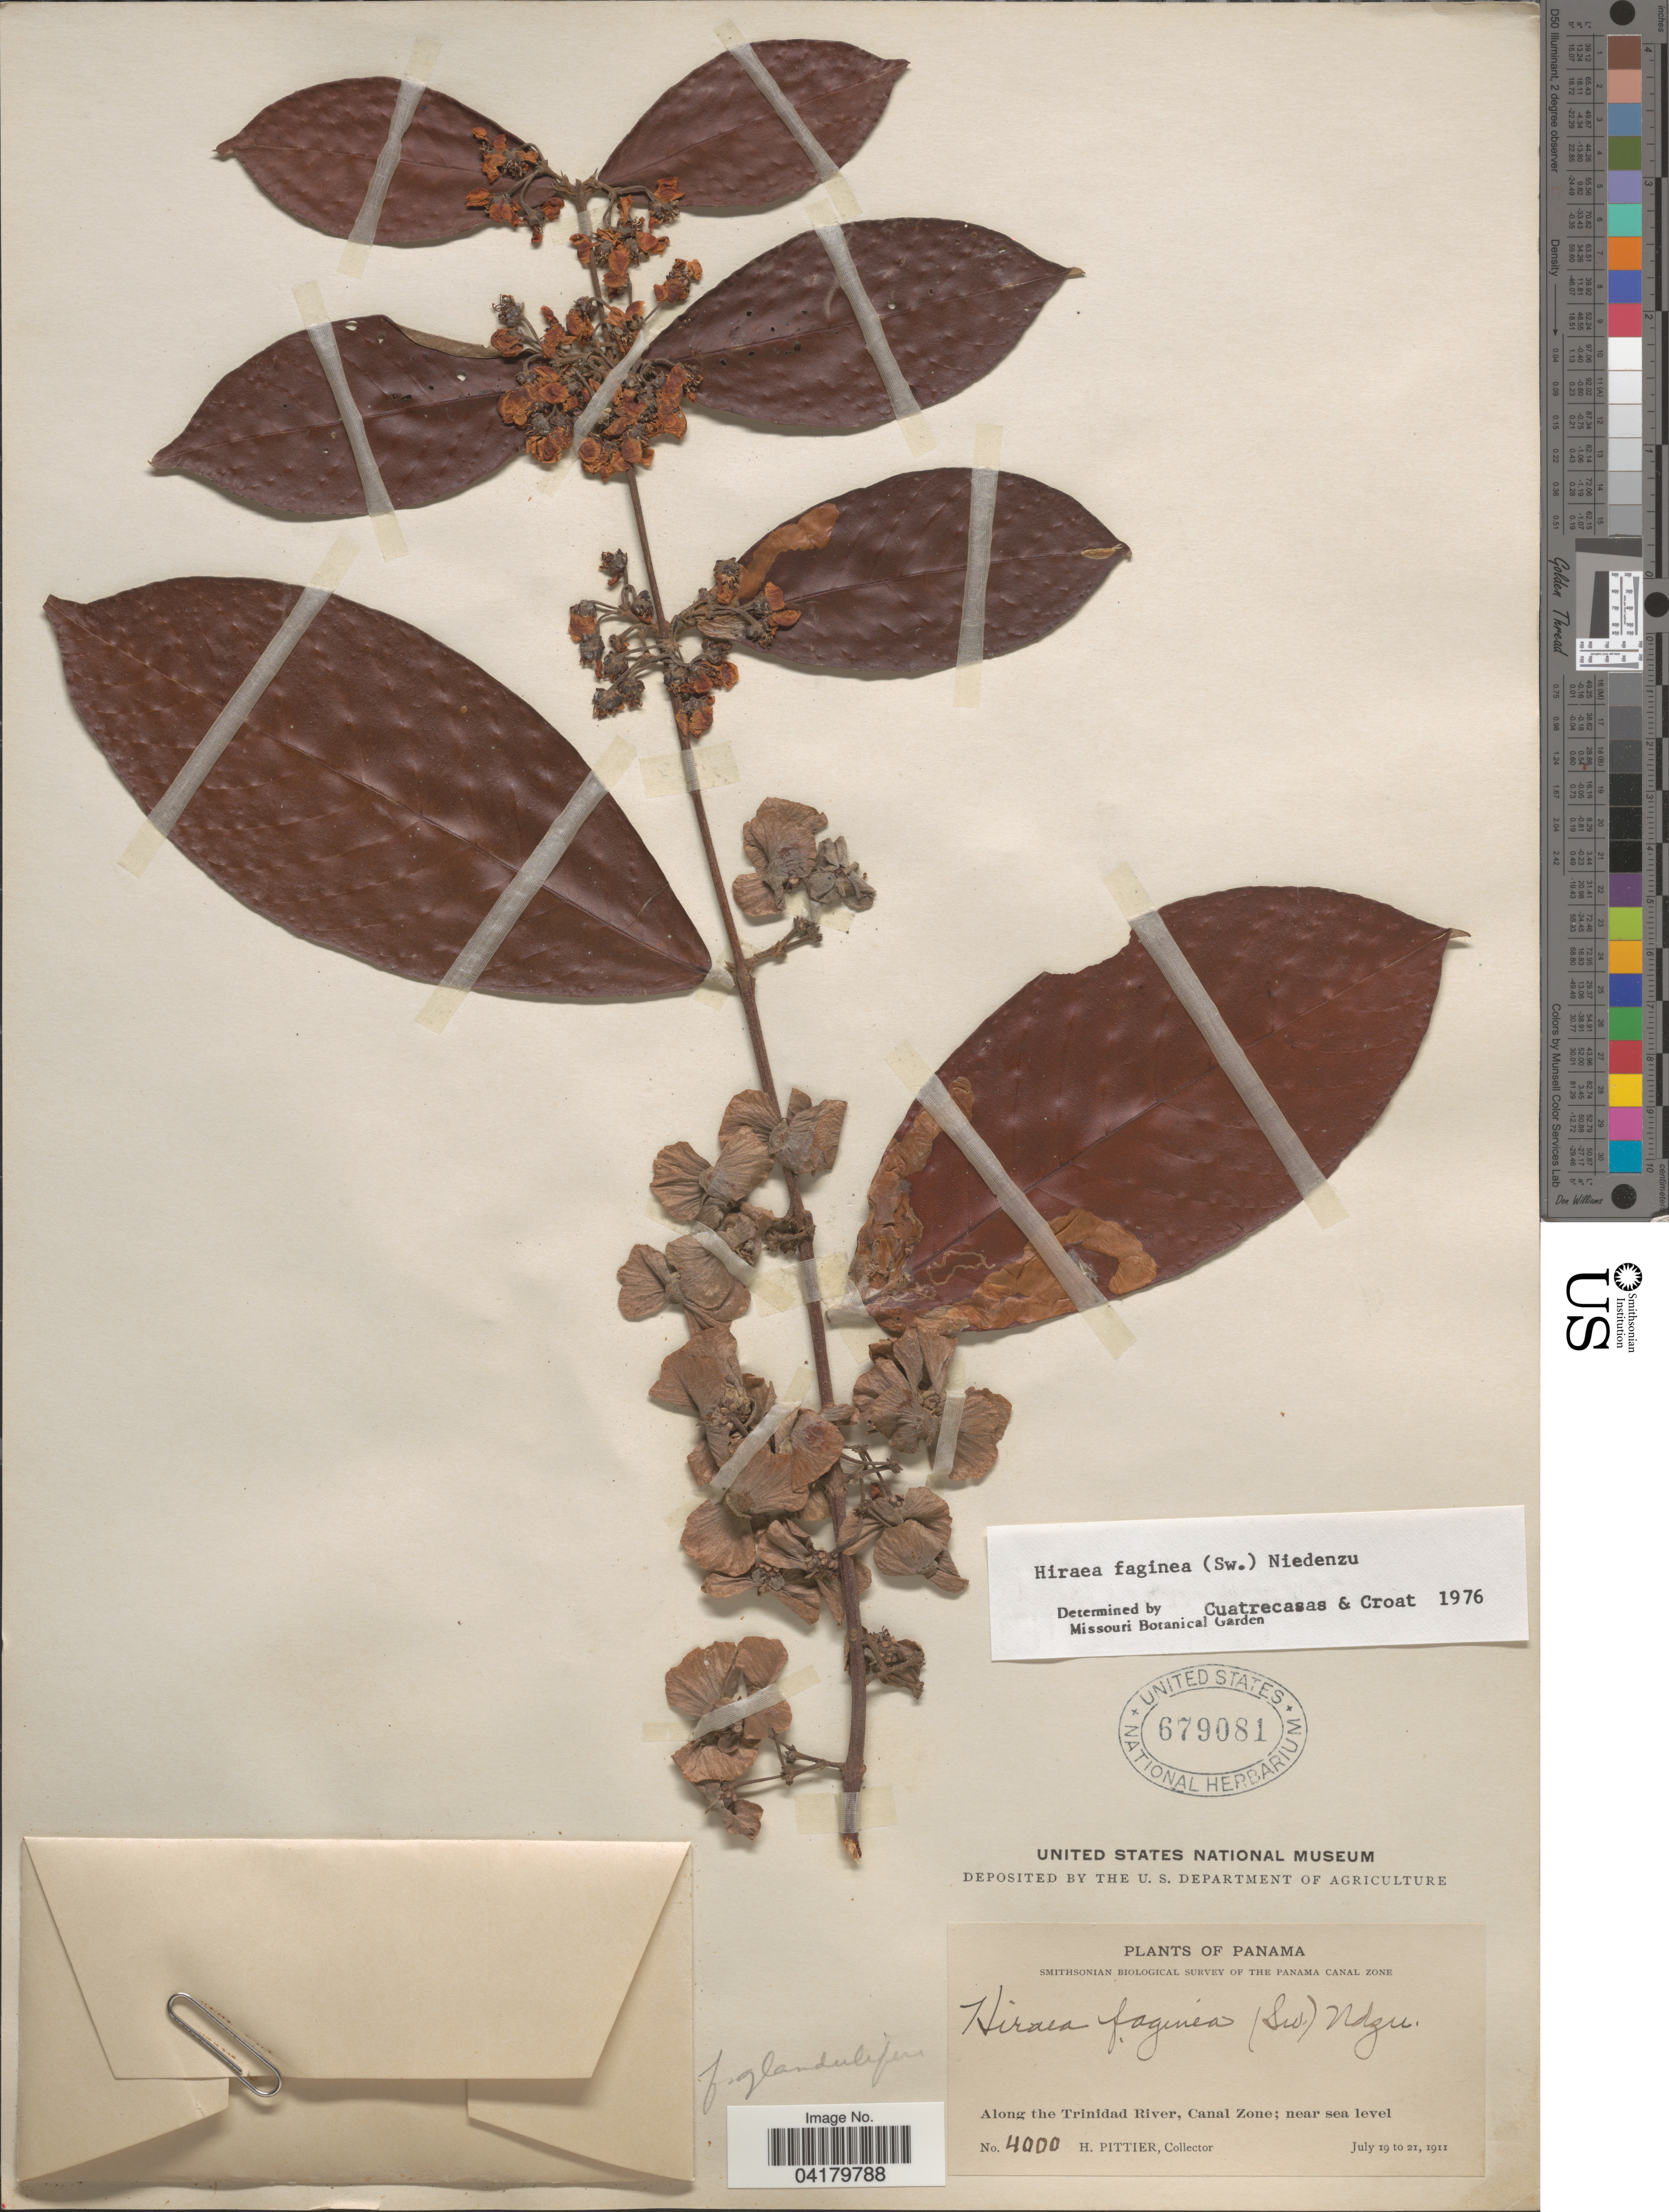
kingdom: Plantae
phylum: Tracheophyta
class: Magnoliopsida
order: Malpighiales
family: Malpighiaceae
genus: Hiraea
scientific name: Hiraea faginea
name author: (Sw.) Nied.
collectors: H. F. Pittier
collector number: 4000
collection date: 1911-07-19/1911-07-21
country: Panama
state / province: Colón / Panamá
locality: Smithsonian Biological Survey of the Panama Canal Zone. Along the Trinidad River, Canal Zone.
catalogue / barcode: US 679081